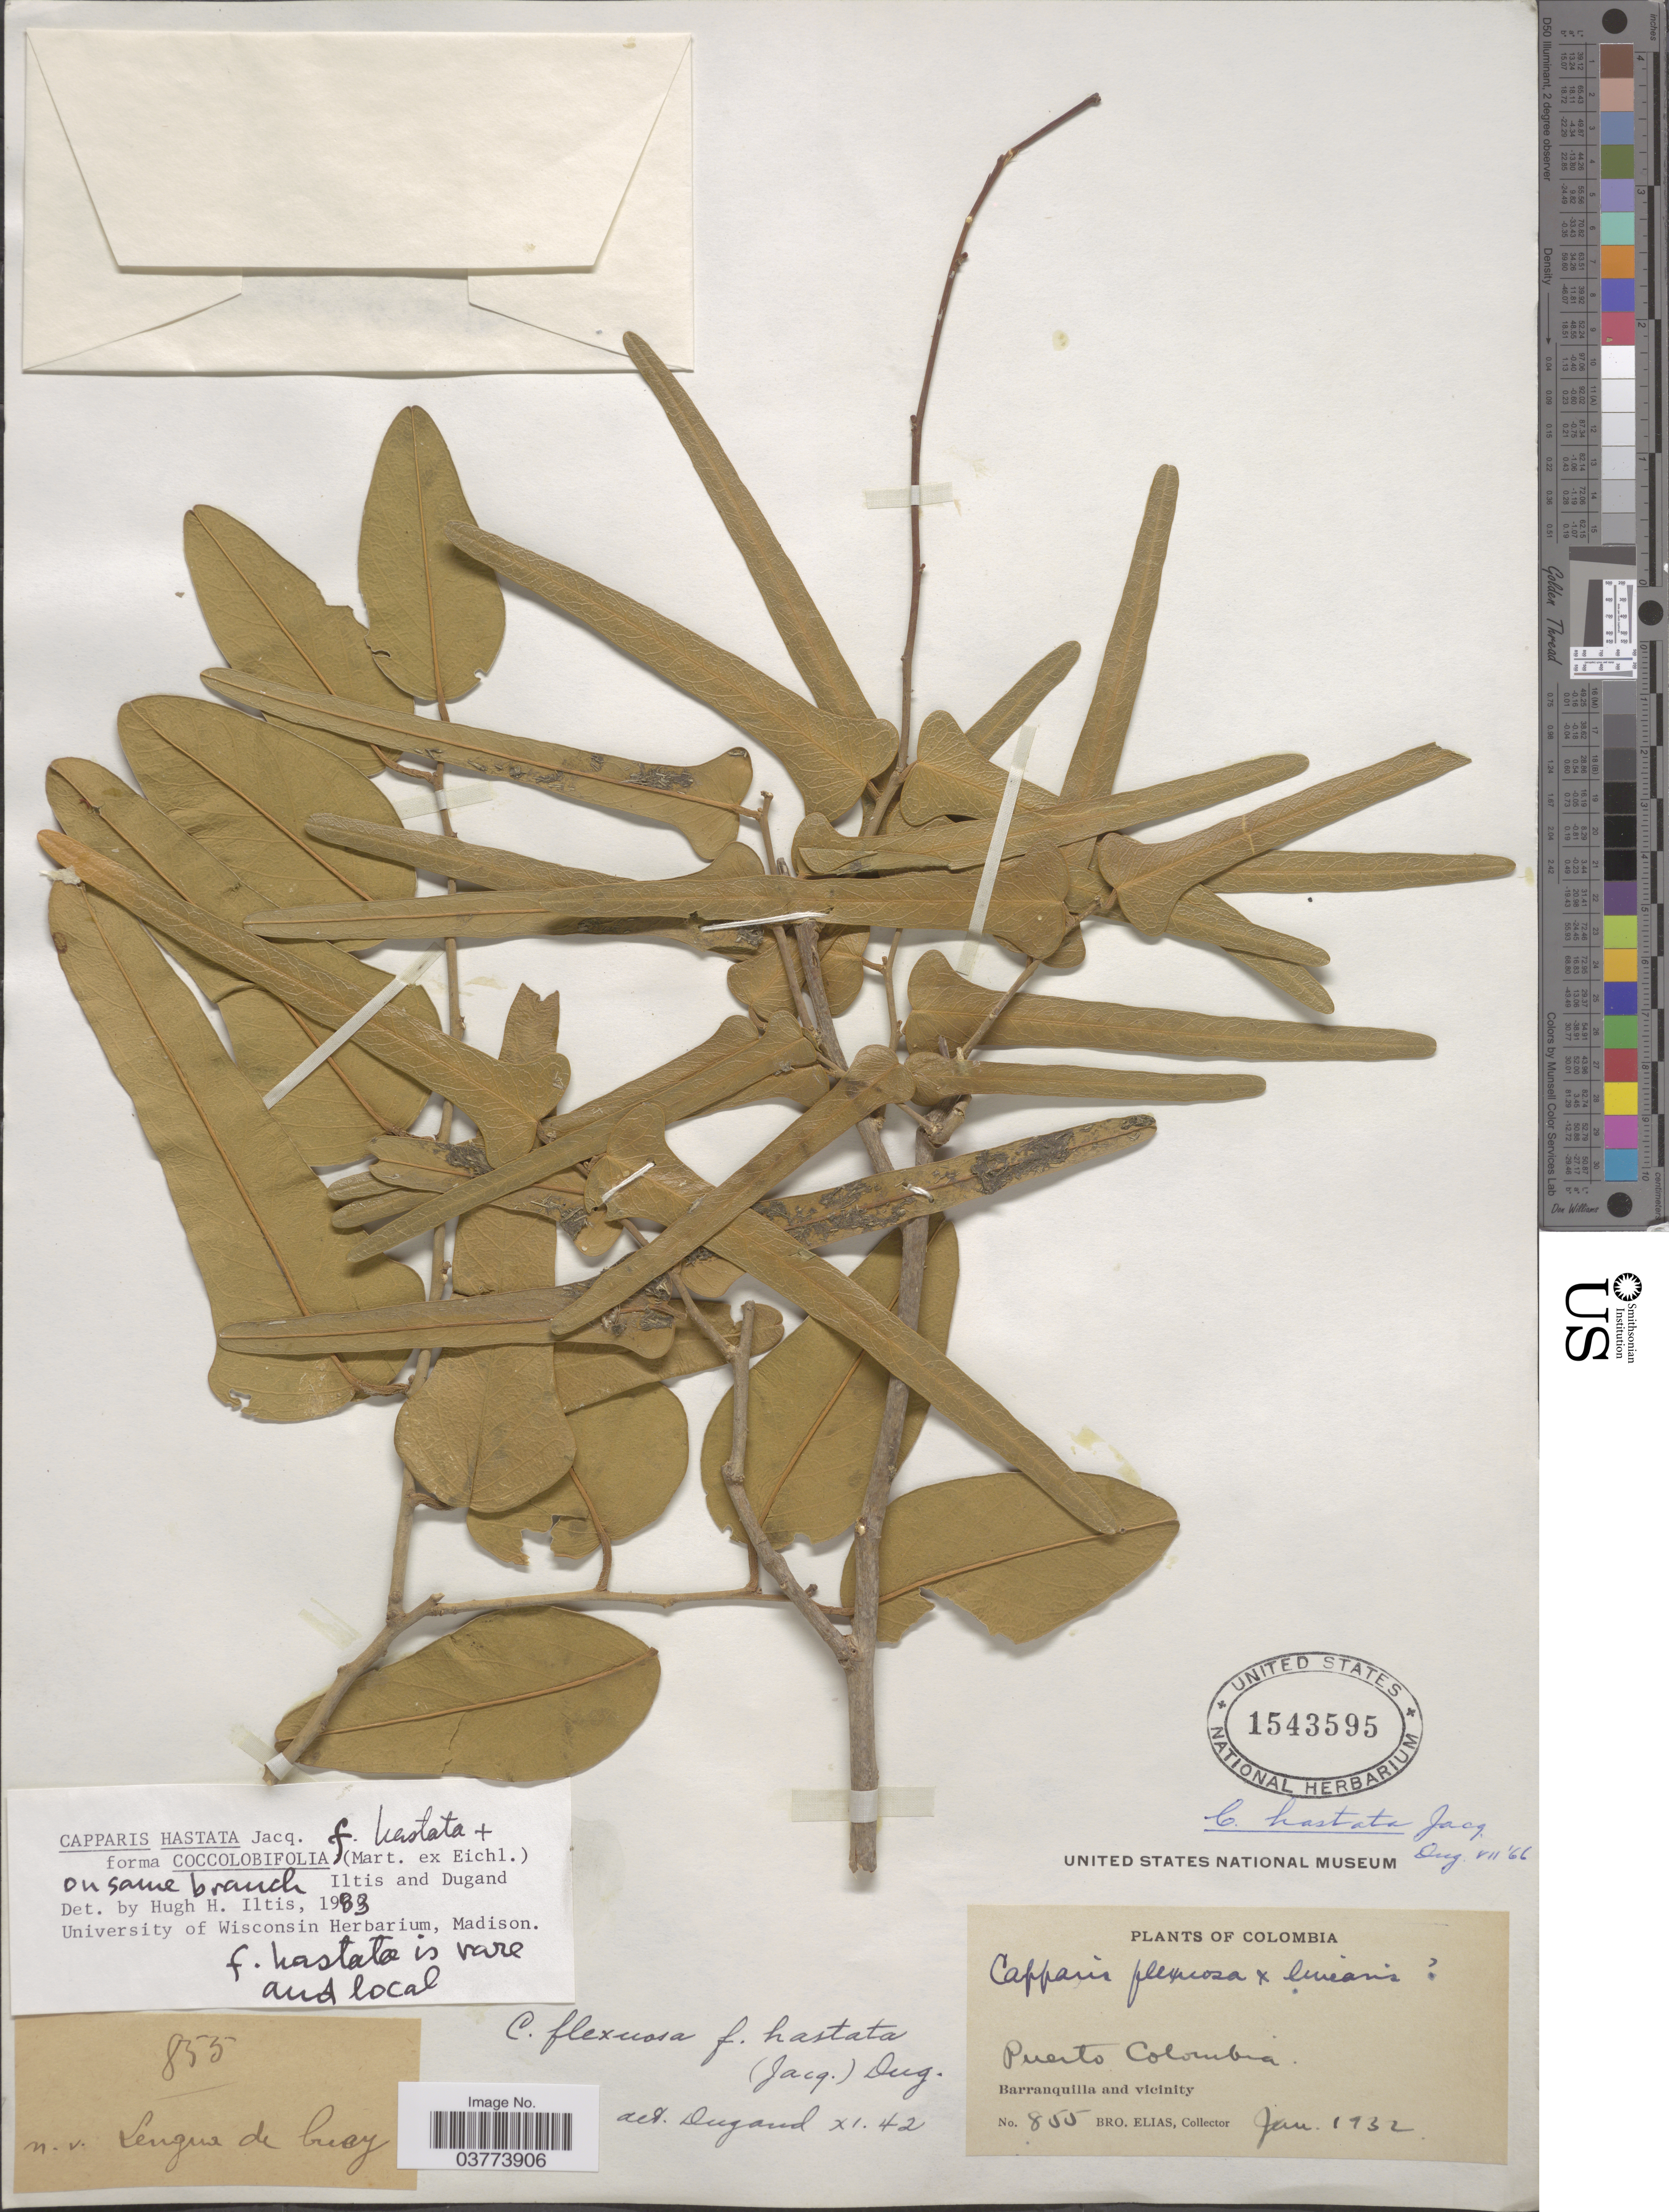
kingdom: Plantae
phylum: Tracheophyta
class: Magnoliopsida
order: Brassicales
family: Capparaceae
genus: Cynophalla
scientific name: Cynophalla hastata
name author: (Jacq.) J. Presl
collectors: Bro. Elias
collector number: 855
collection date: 1932-01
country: Colombia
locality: Puerto Colombia. Barranquilla and vicinity.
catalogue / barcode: US 1543595